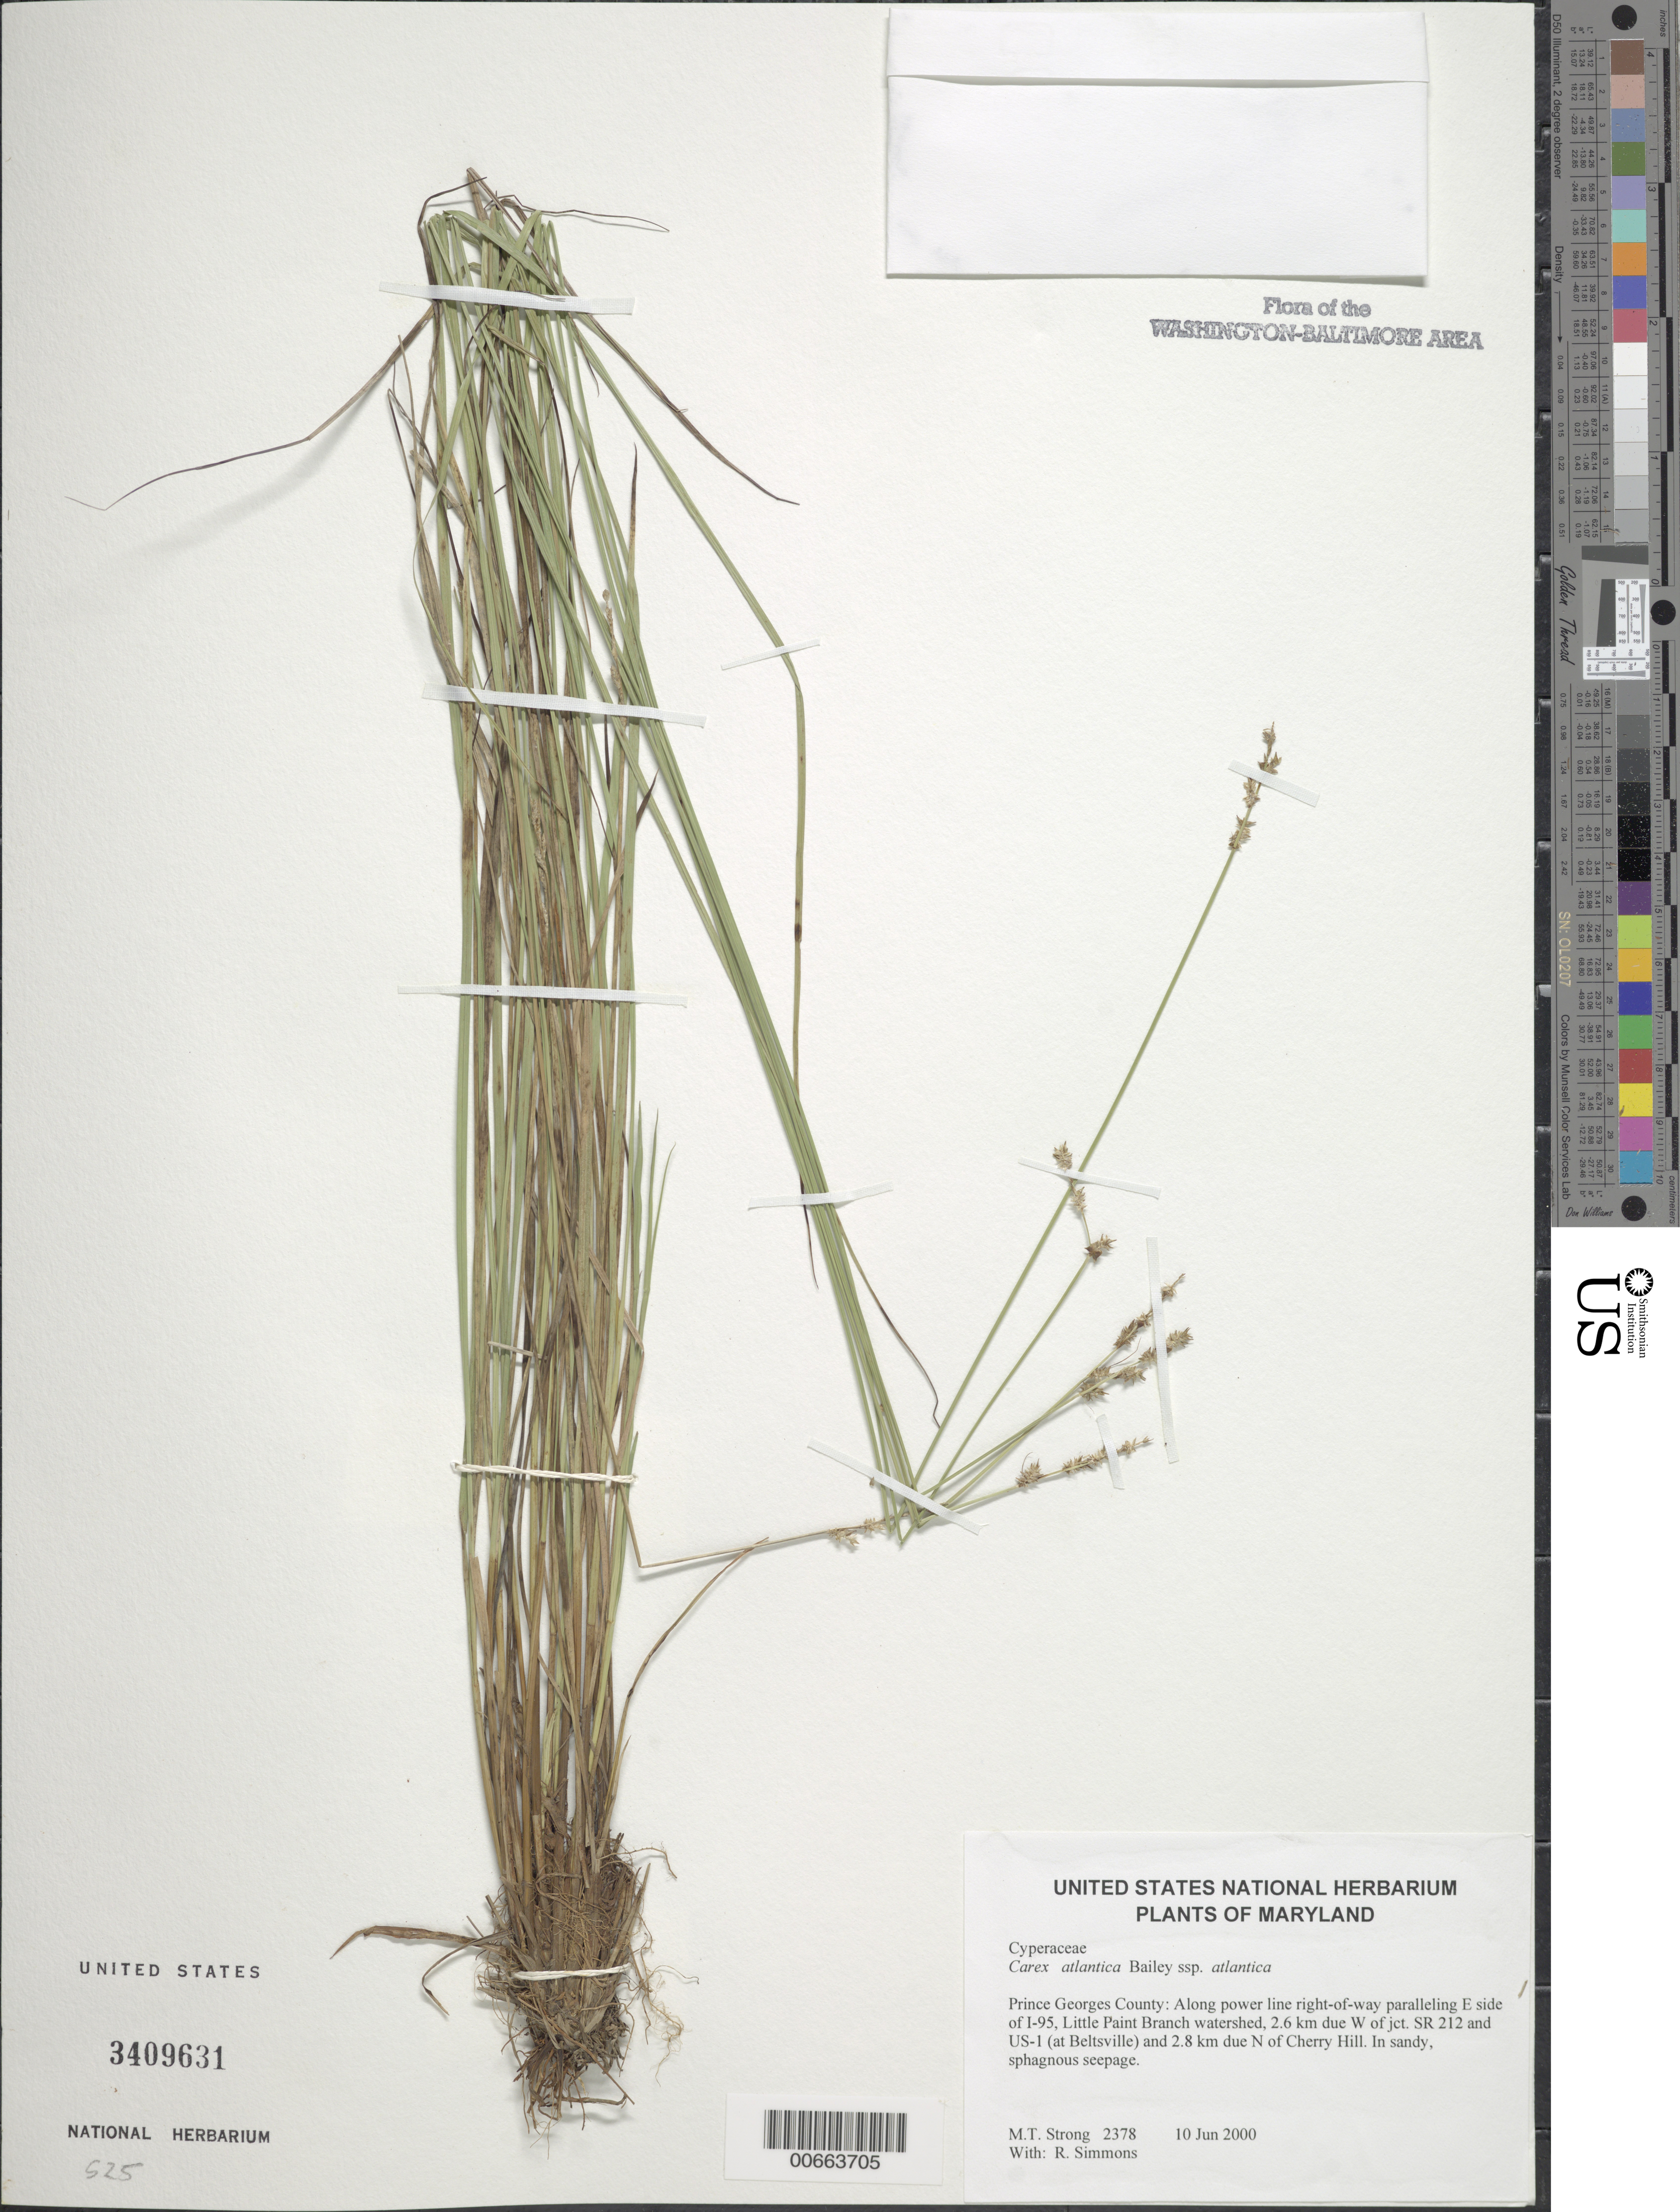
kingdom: Plantae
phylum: Tracheophyta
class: Liliopsida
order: Poales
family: Cyperaceae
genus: Carex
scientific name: Carex atlantica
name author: L.H. Bailey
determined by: Strong, Mark T., (BOT), Smithsonian Institution - National Museum of Natural History (UNITED STATES)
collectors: M. T. Strong & R. Simmons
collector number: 2378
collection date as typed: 10 Jun 2000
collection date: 2000-06-10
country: United States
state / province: Maryland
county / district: Prince George's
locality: Along power line right-of-way paralleling E side of I-95, Little Paint Branch watershed, 2.6 km due W of jct. SR 212 and US-1 (at Beltsville) and 2.8 km due N of Cherry Hill.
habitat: In sandy, sphagnous seepage.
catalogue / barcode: US 3409631